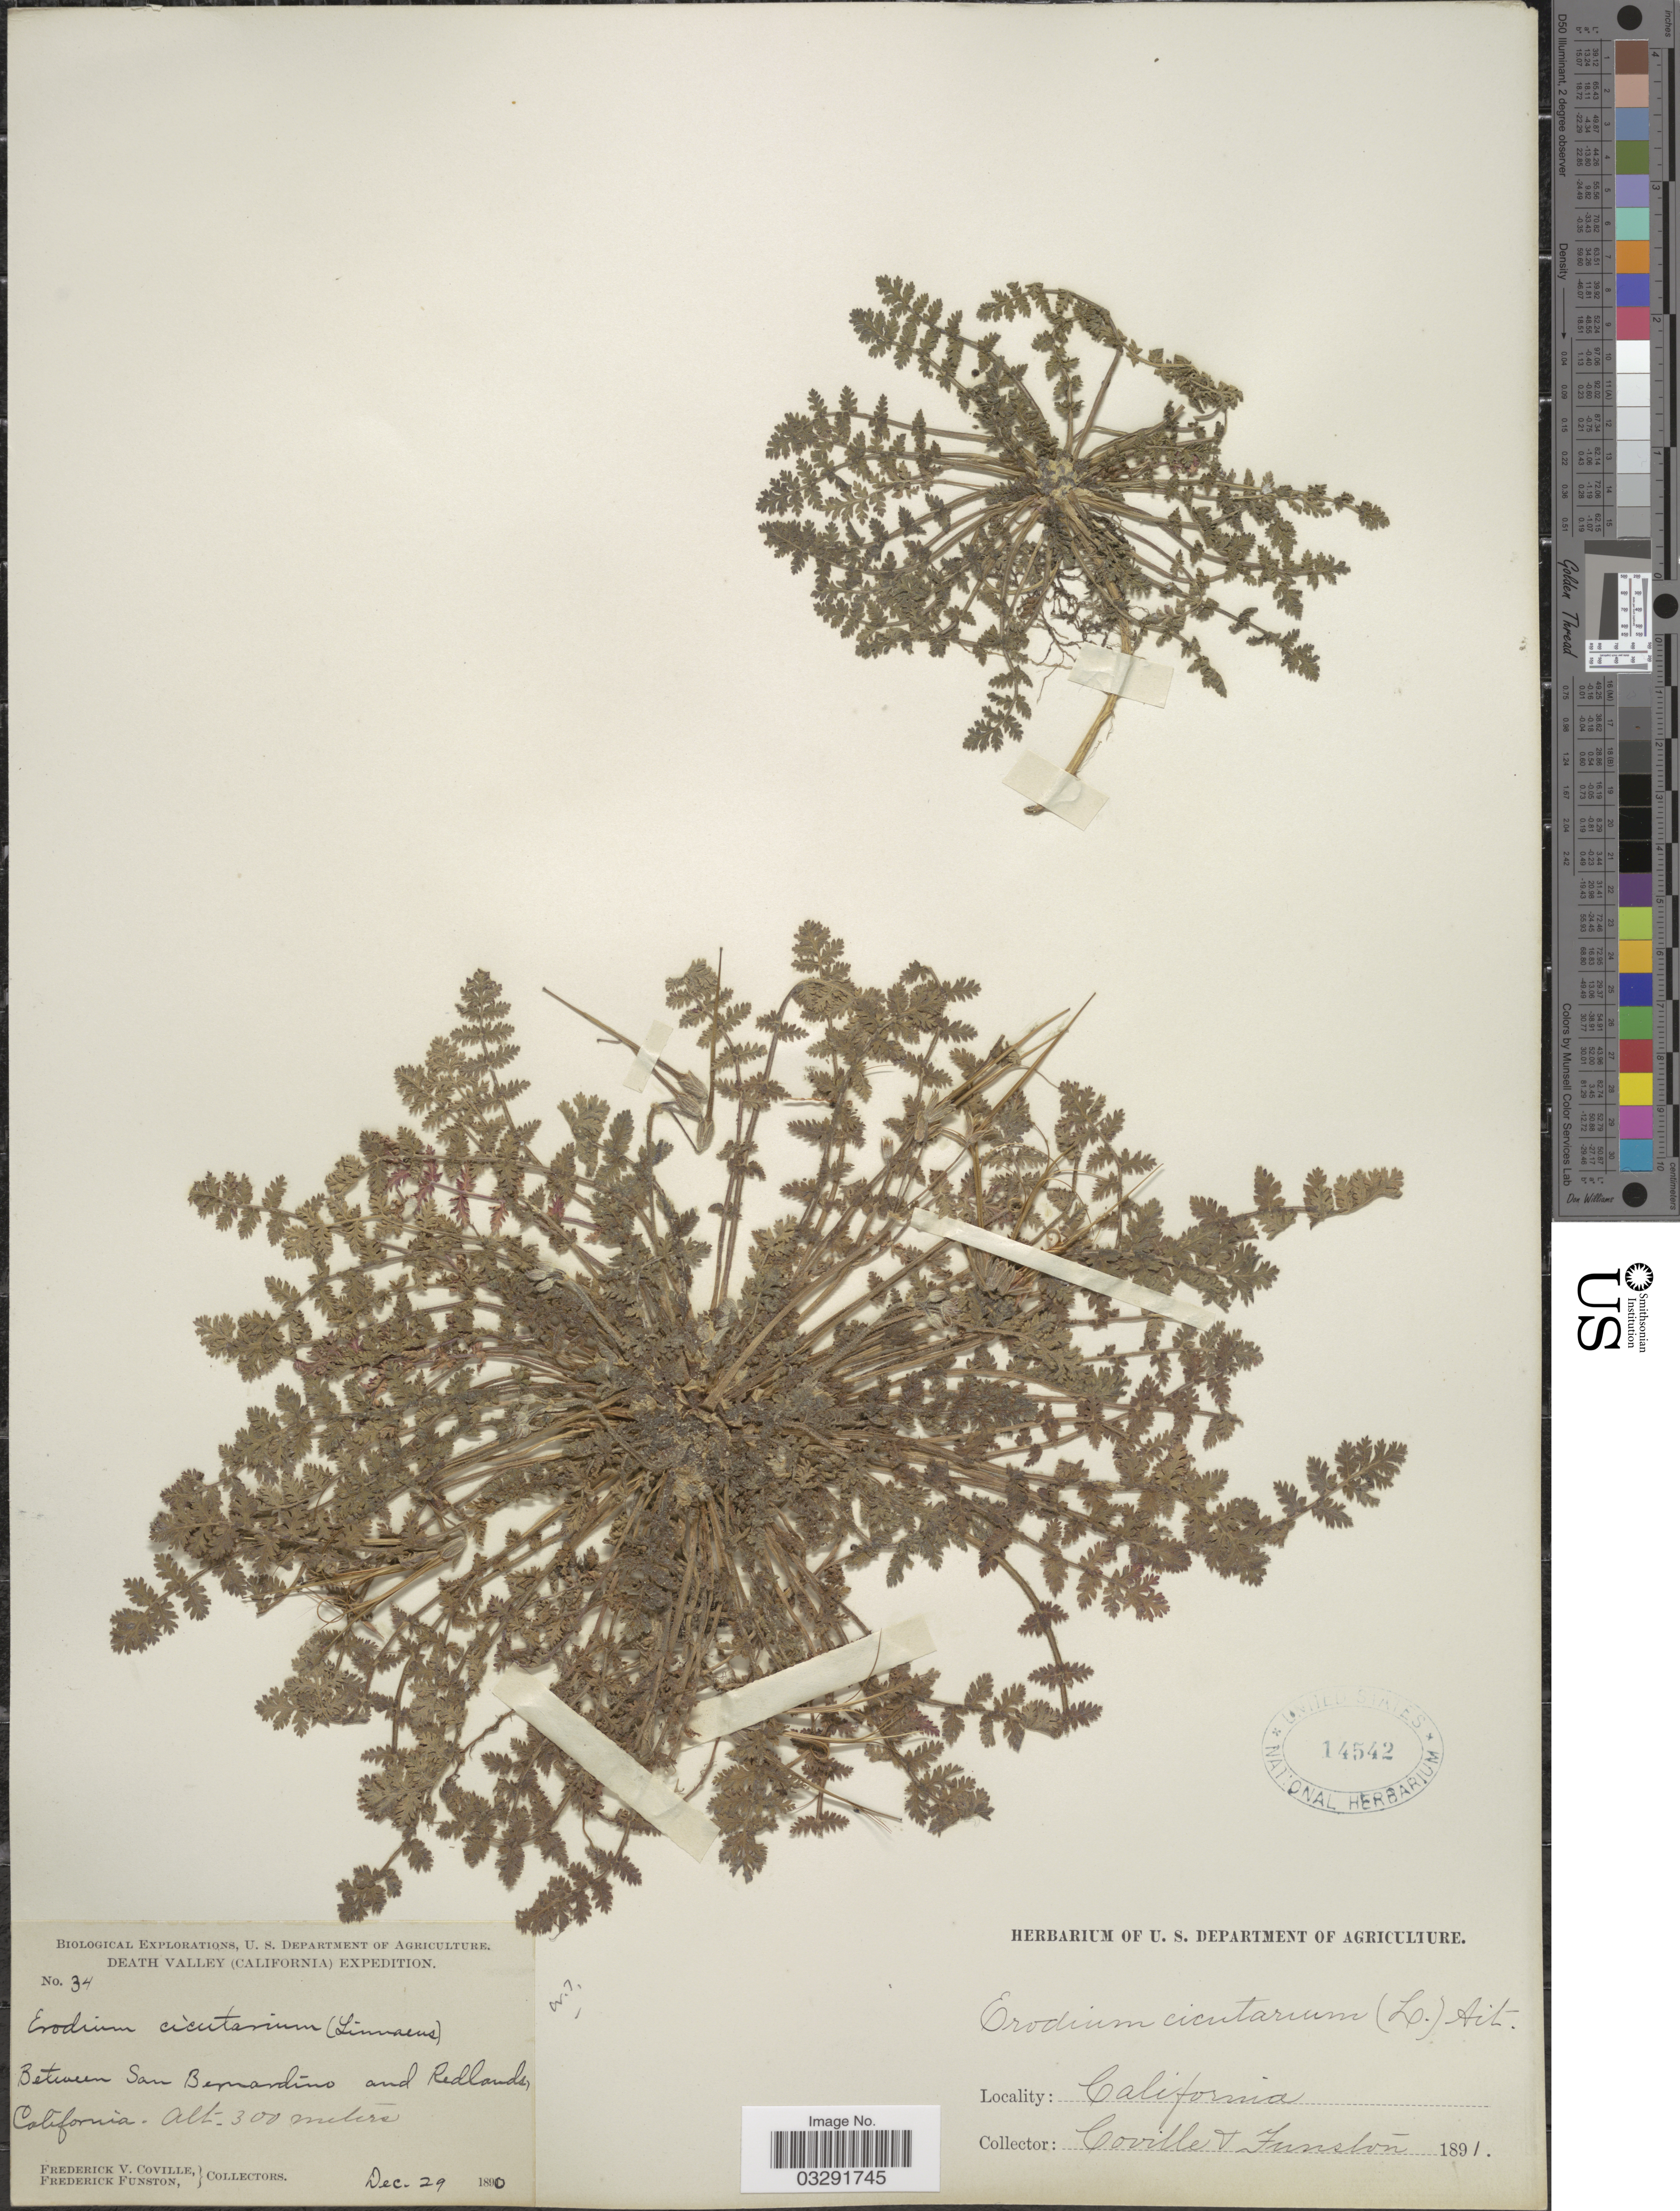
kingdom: Plantae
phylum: Tracheophyta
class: Magnoliopsida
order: Geraniales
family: Geraniaceae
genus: Erodium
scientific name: Erodium cicutarium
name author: (L.) L'Hér.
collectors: F. V. Coville & F. Funston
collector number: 34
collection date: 1890-12-29/1891-12-29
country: United States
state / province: California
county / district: San Bernardino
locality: Death Valley. Between San Bernardino and Redlands.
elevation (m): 300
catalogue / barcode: US 14542